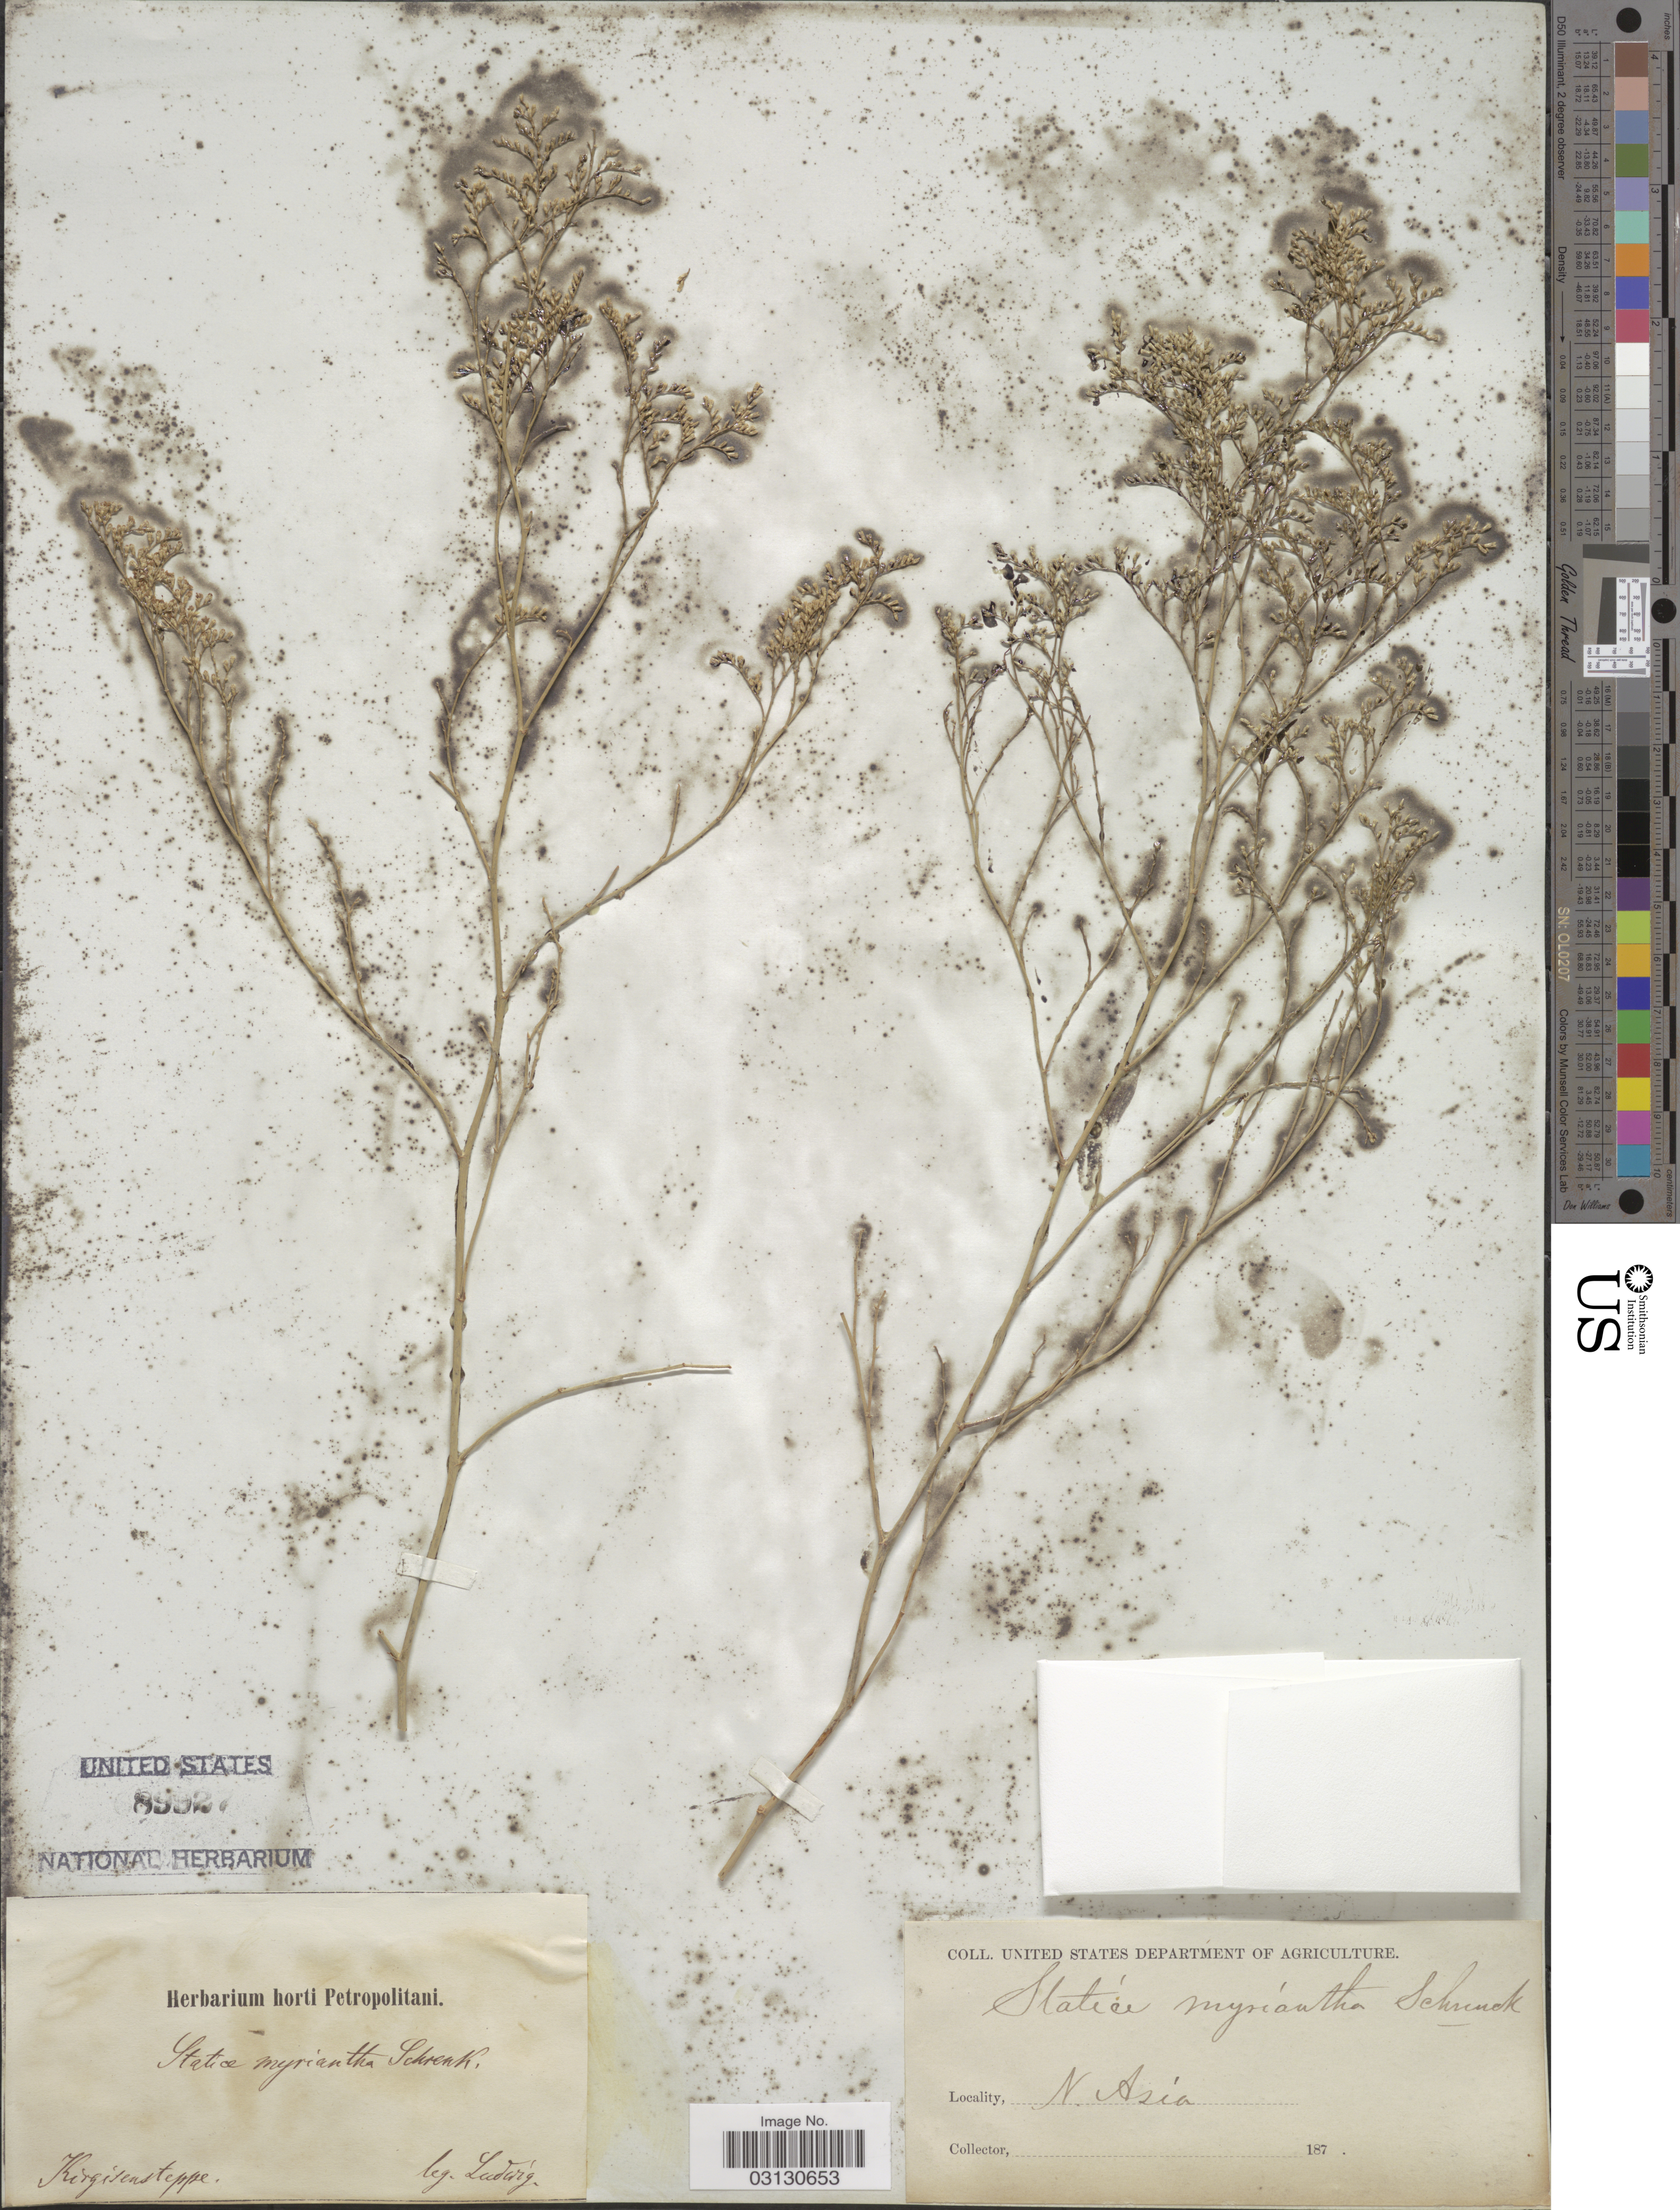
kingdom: Plantae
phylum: Tracheophyta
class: Magnoliopsida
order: Caryophyllales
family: Plumbaginaceae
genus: Limonium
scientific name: Limonium myrianthum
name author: (Schrenk ex Fisch. & C.A. Mey.) Kuntze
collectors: Ludwig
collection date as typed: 187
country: Kazakhstan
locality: N. Asia, Kirgisensteppe.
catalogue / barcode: US 89927